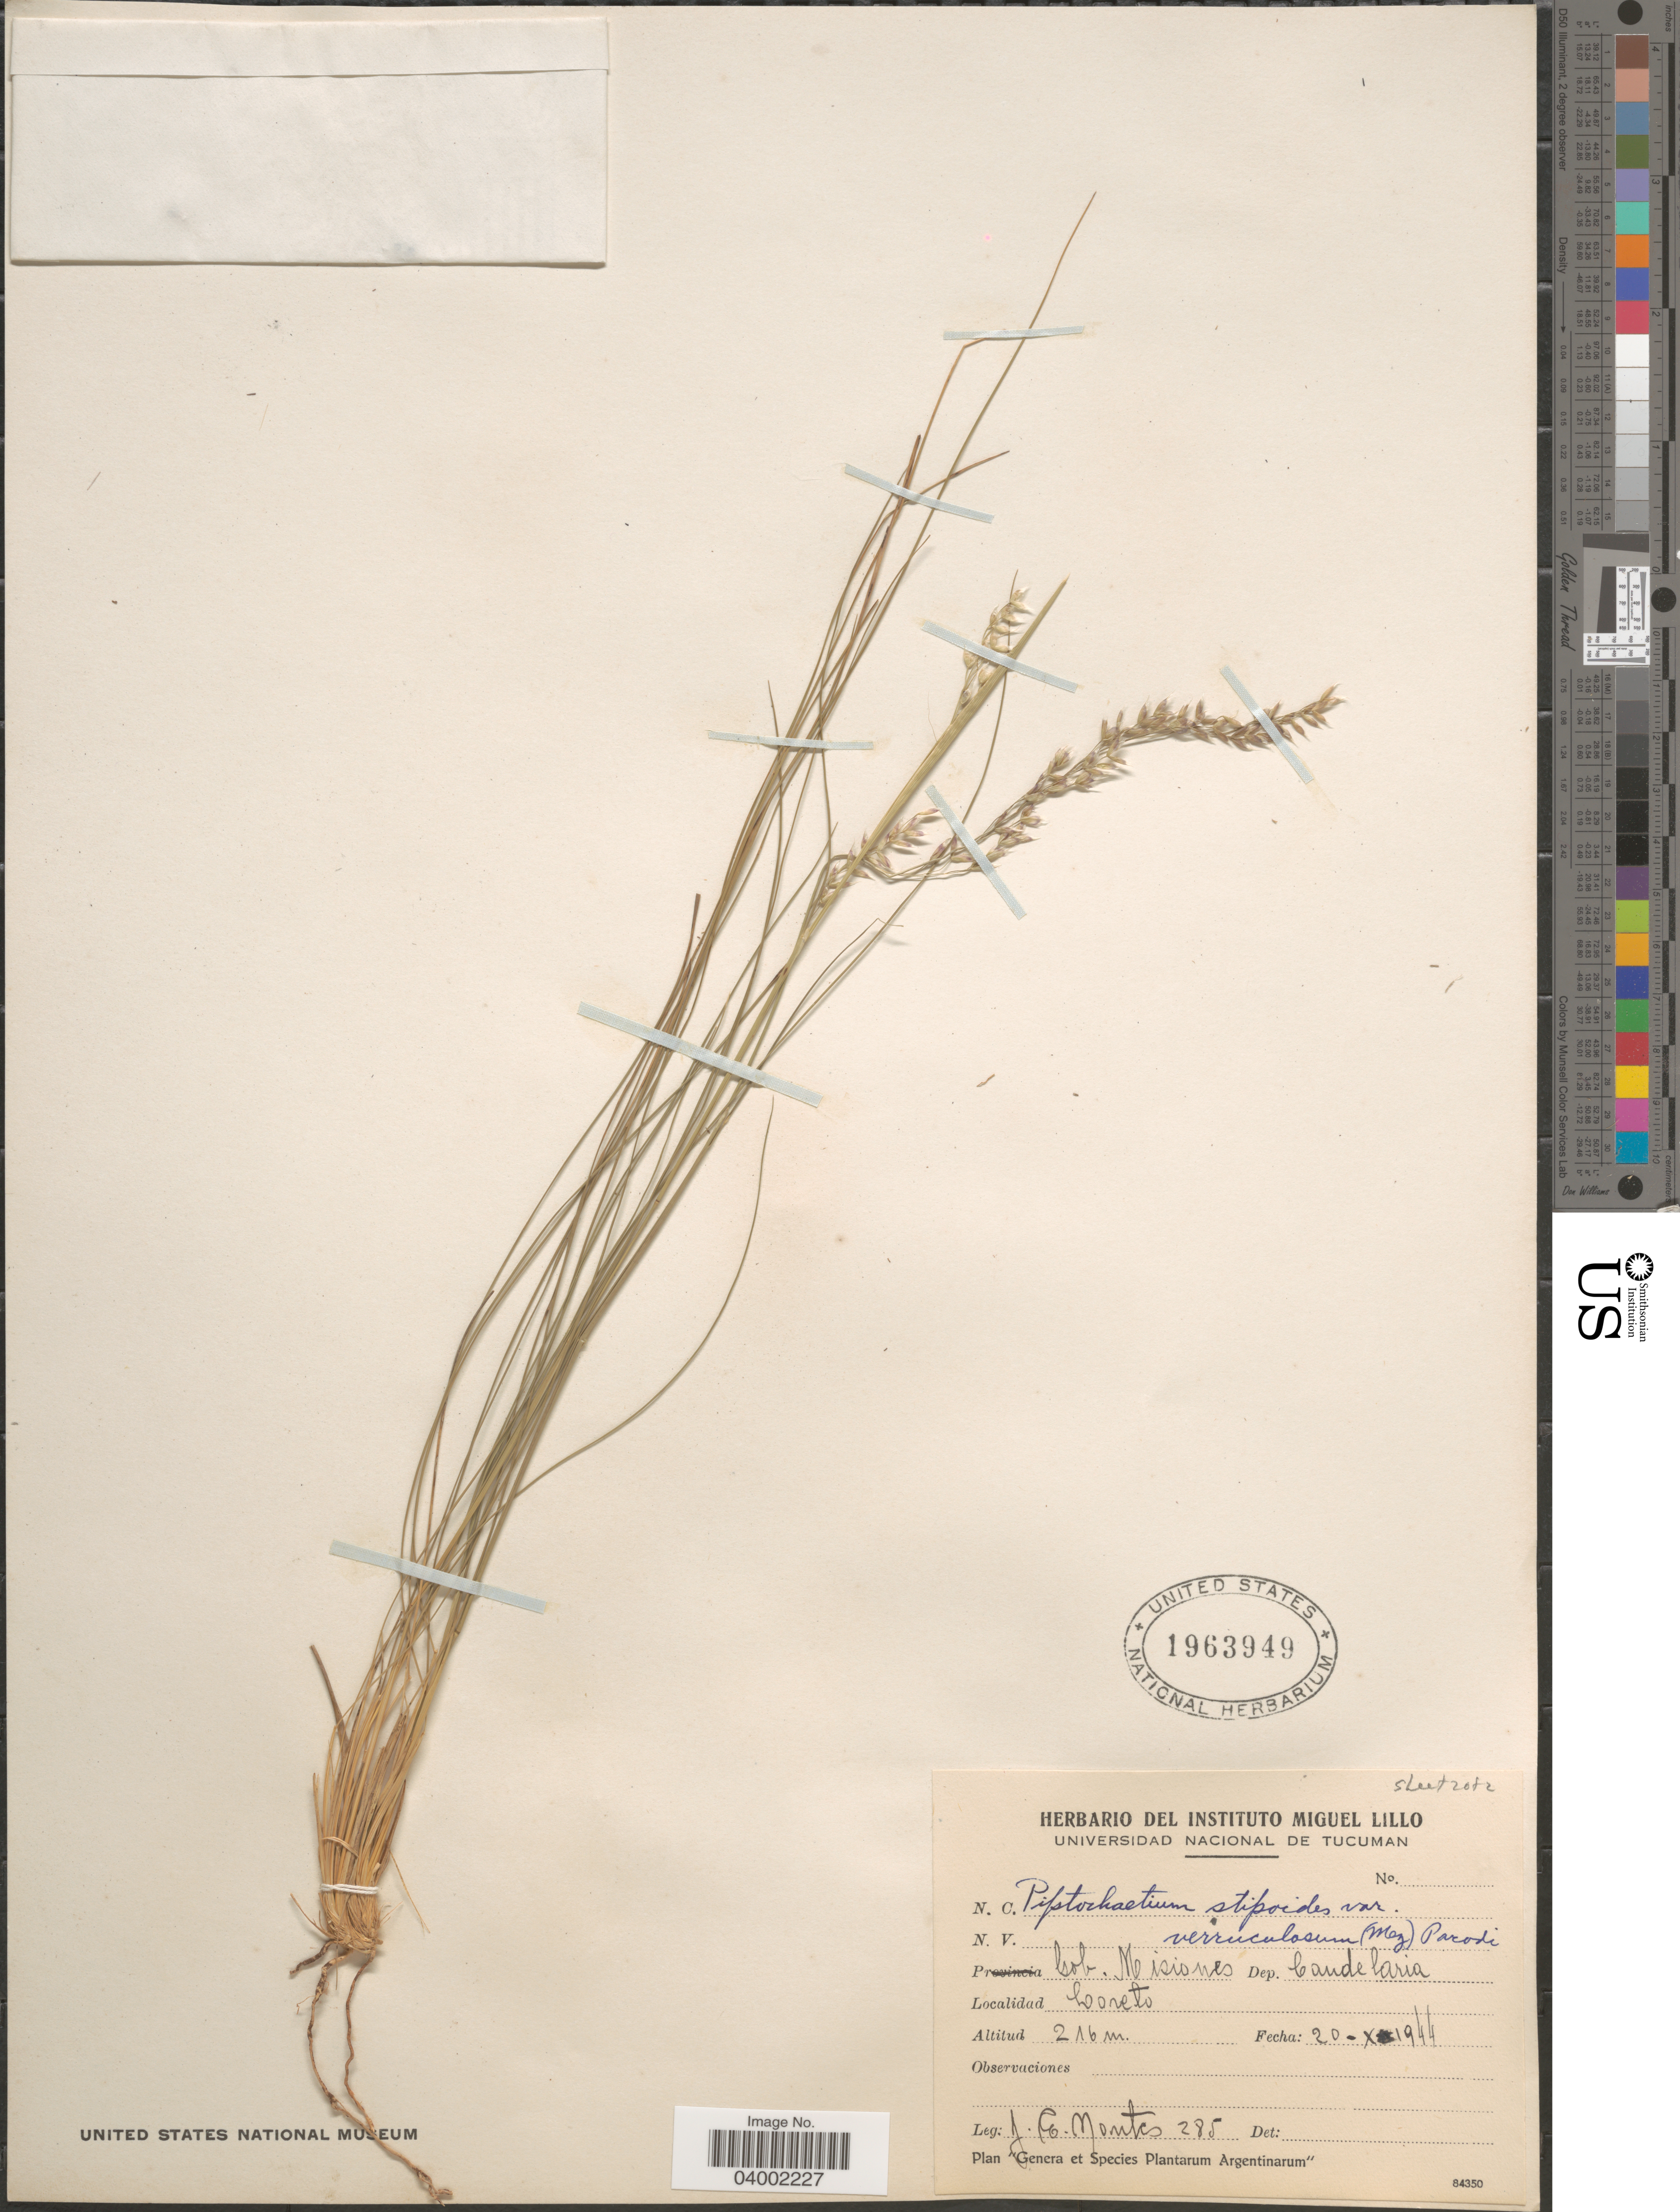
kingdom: Plantae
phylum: Tracheophyta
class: Liliopsida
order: Poales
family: Poaceae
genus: Piptochaetium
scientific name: Piptochaetium stipoides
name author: (Trin. & Rupr.) Hack. & Arechav.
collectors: J. E. Montes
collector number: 285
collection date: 1944-10-20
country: Argentina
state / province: Misiones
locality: Gob. Misiones. Dep. Candelaria. Loreto.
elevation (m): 216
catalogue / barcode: US 1963949